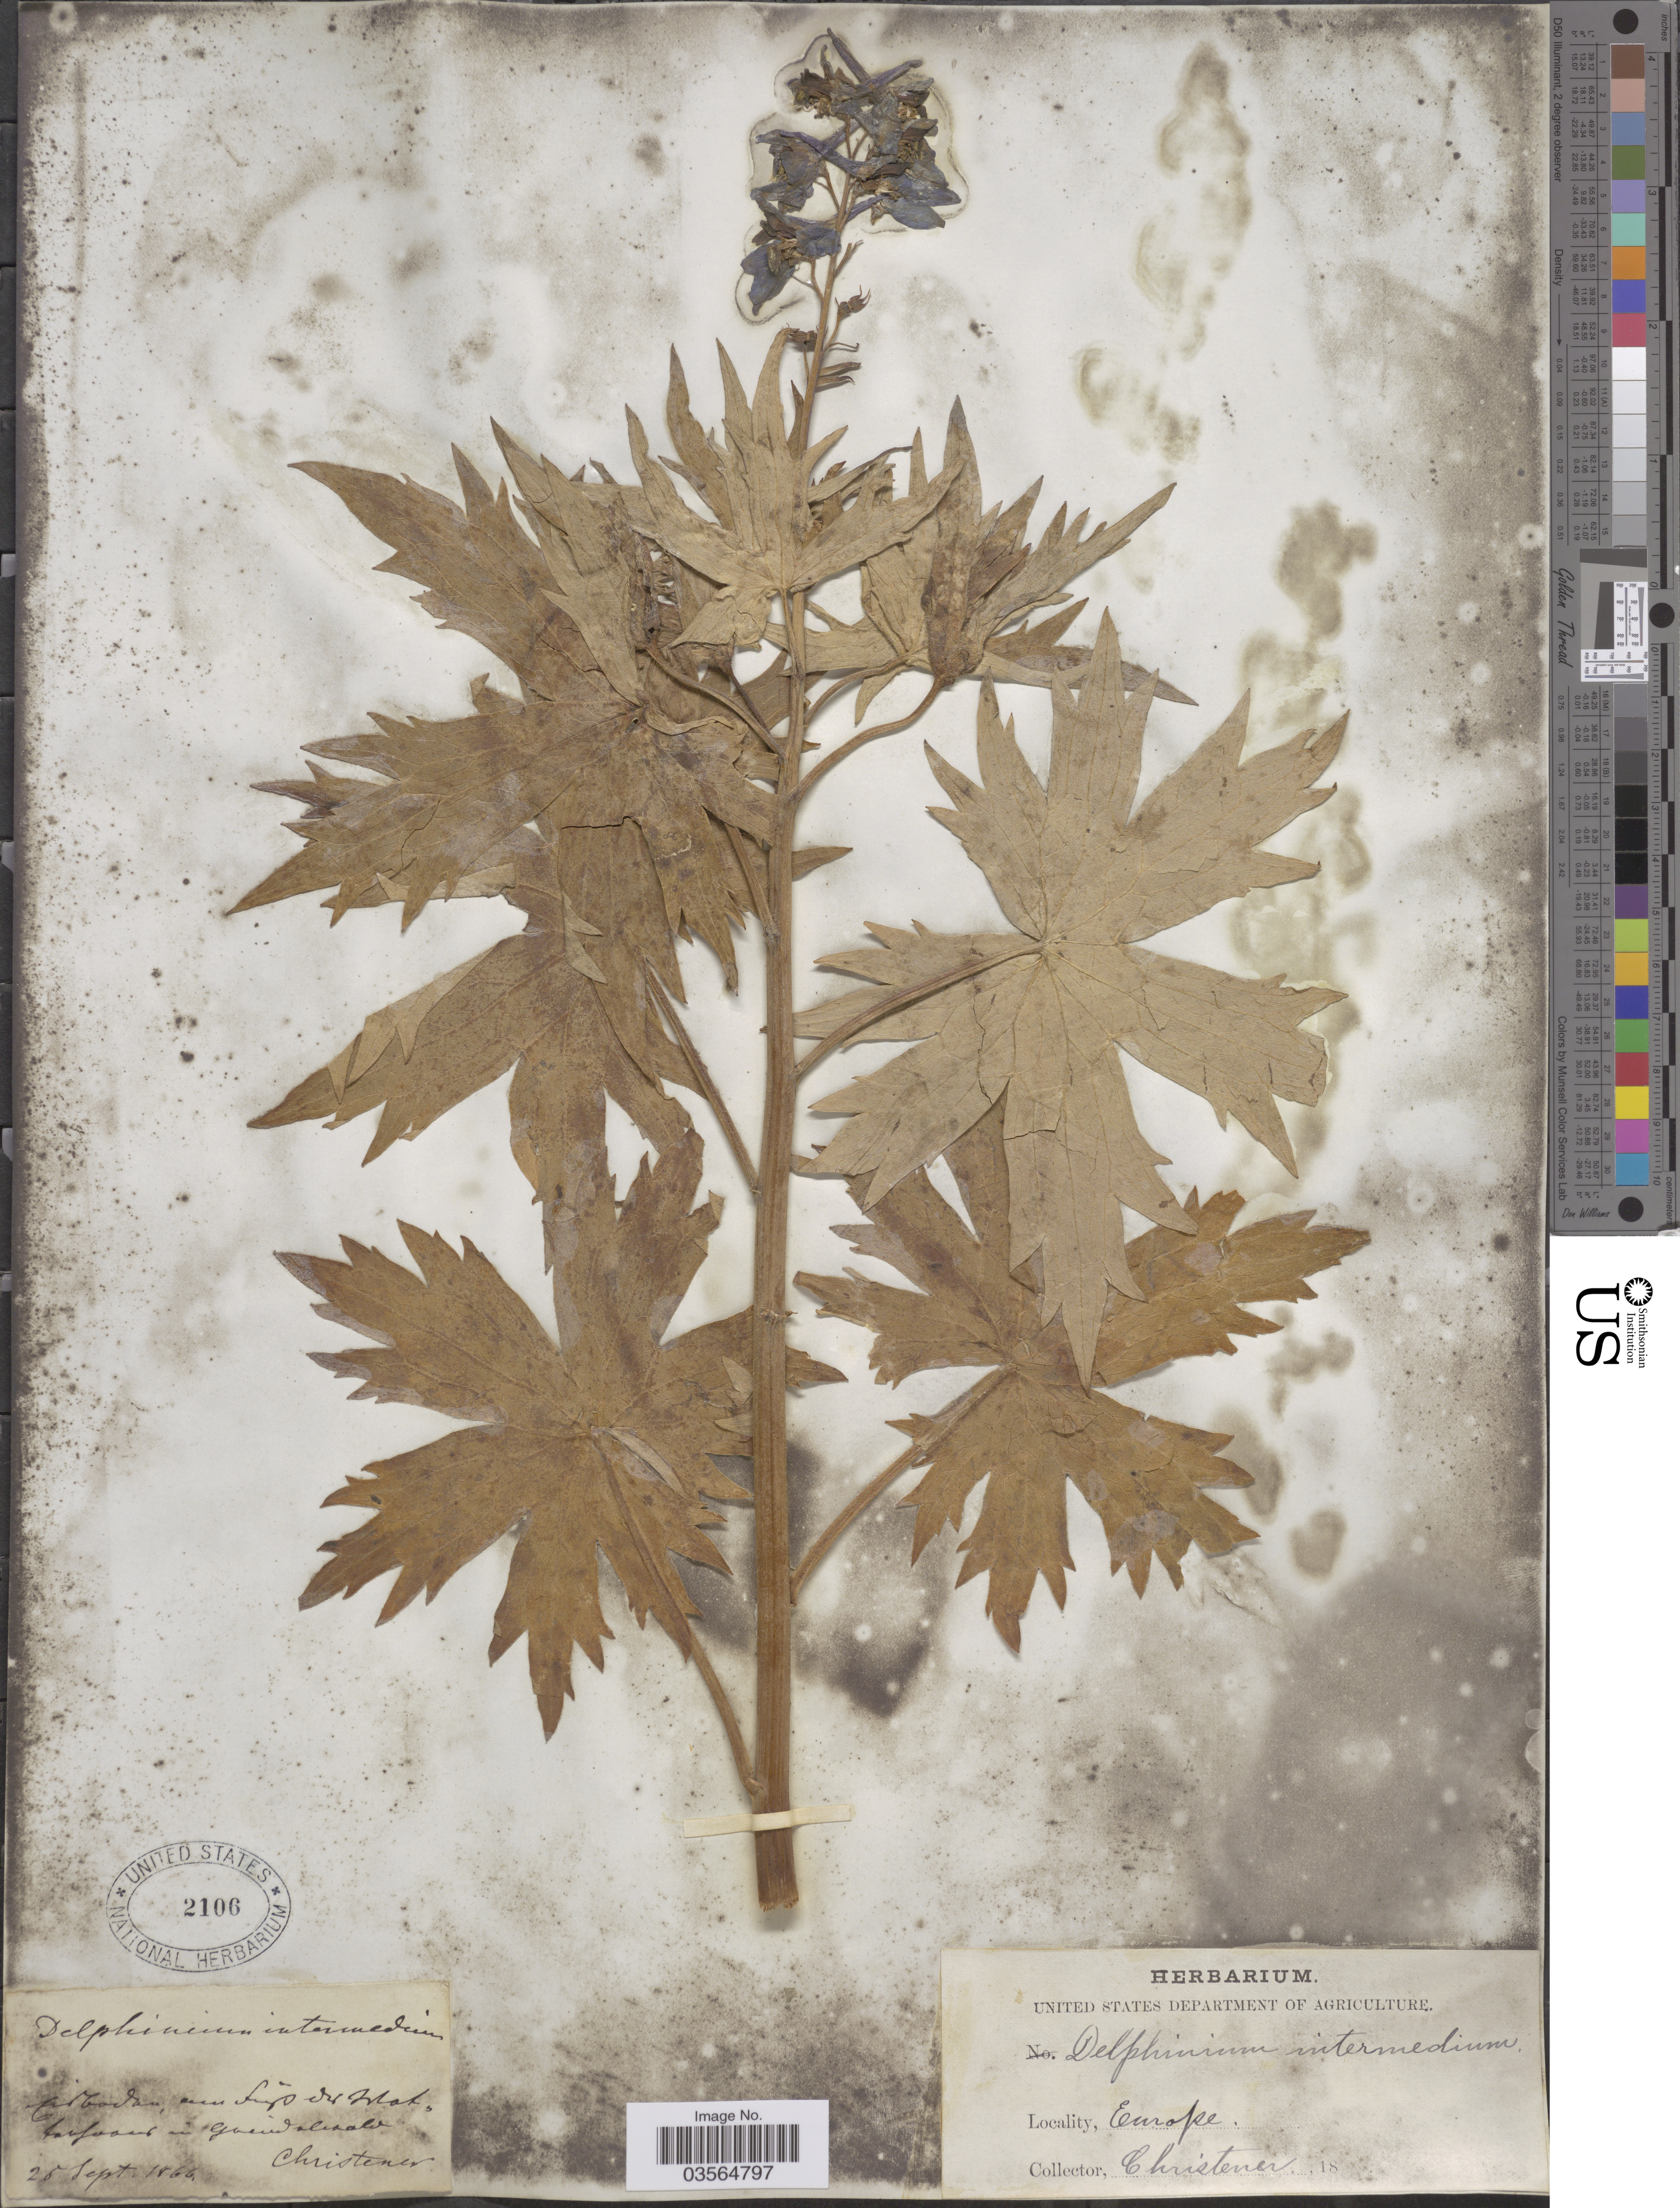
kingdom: Plantae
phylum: Tracheophyta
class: Magnoliopsida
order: Ranunculales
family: Ranunculaceae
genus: Delphinium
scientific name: Delphinium intermedium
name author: Aiton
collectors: Christener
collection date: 1866-09-25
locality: [illegible text]. Europe.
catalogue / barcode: US 2106